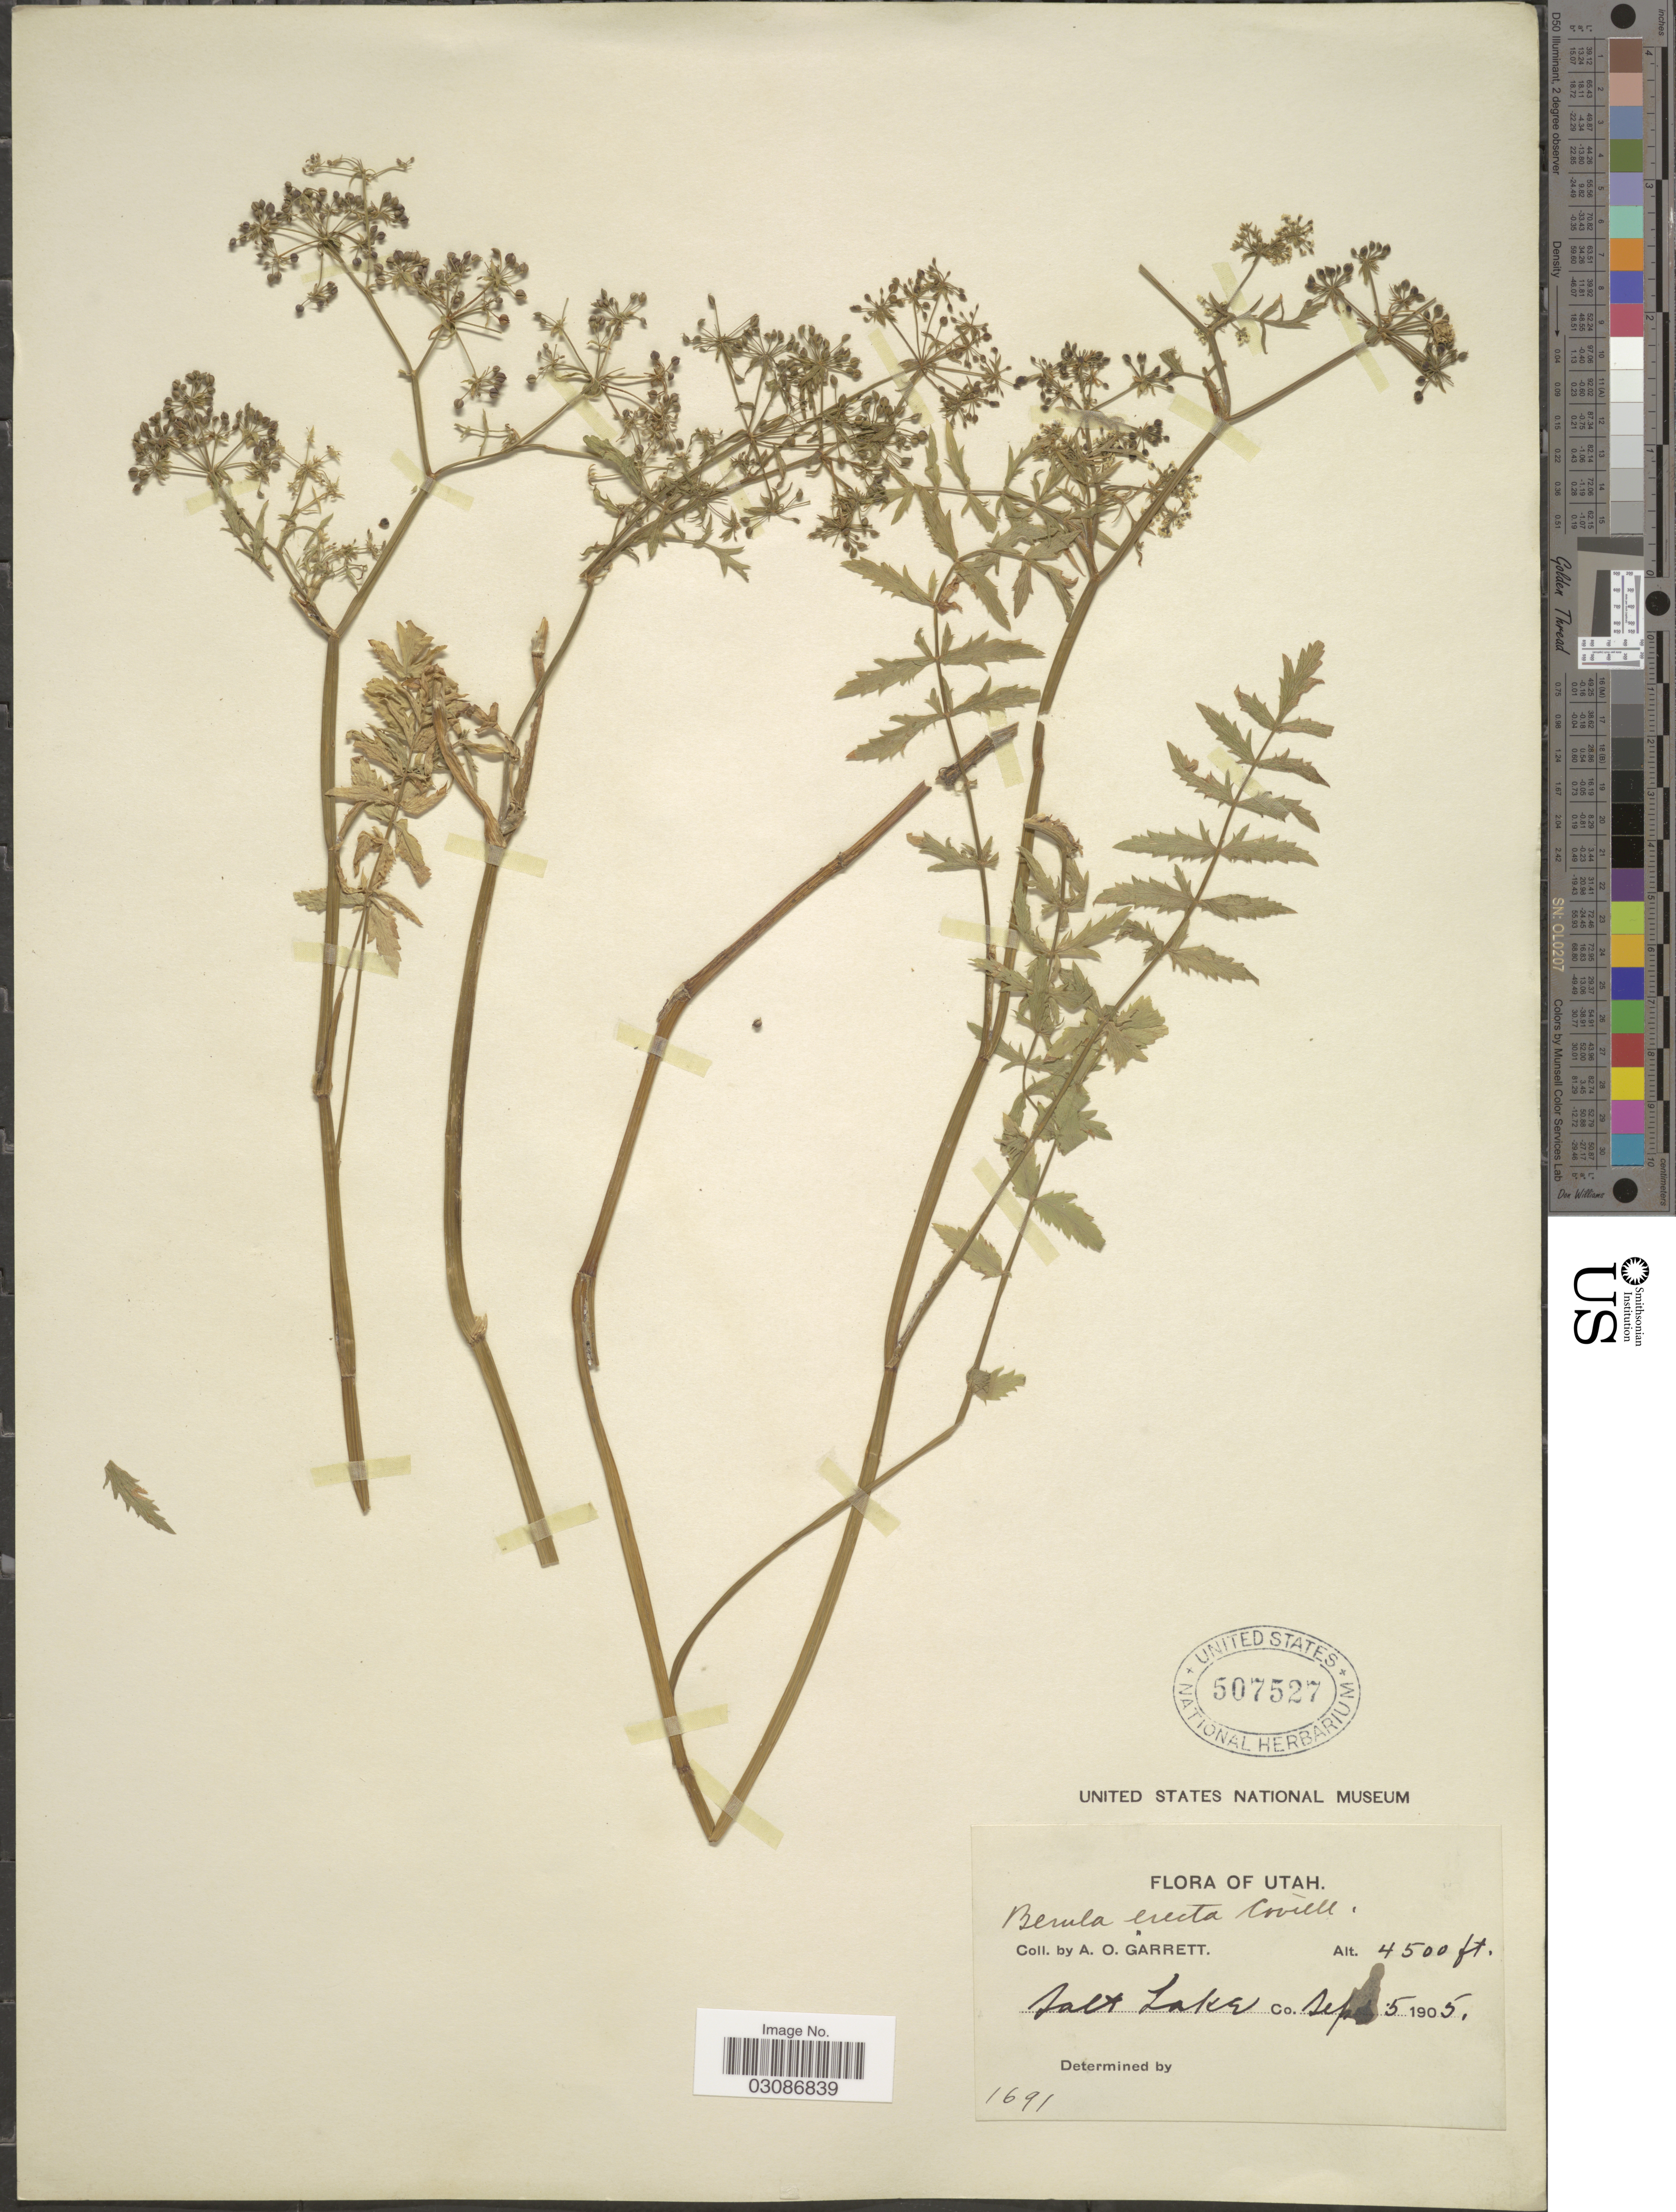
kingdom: Plantae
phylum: Tracheophyta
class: Magnoliopsida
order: Apiales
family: Apiaceae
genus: Berula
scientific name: Berula erecta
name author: (Huds.) Coville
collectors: A. O. Garrett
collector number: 1691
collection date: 1905-09-05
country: United States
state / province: Utah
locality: Salt Lake Co.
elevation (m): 1372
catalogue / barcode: US 507527